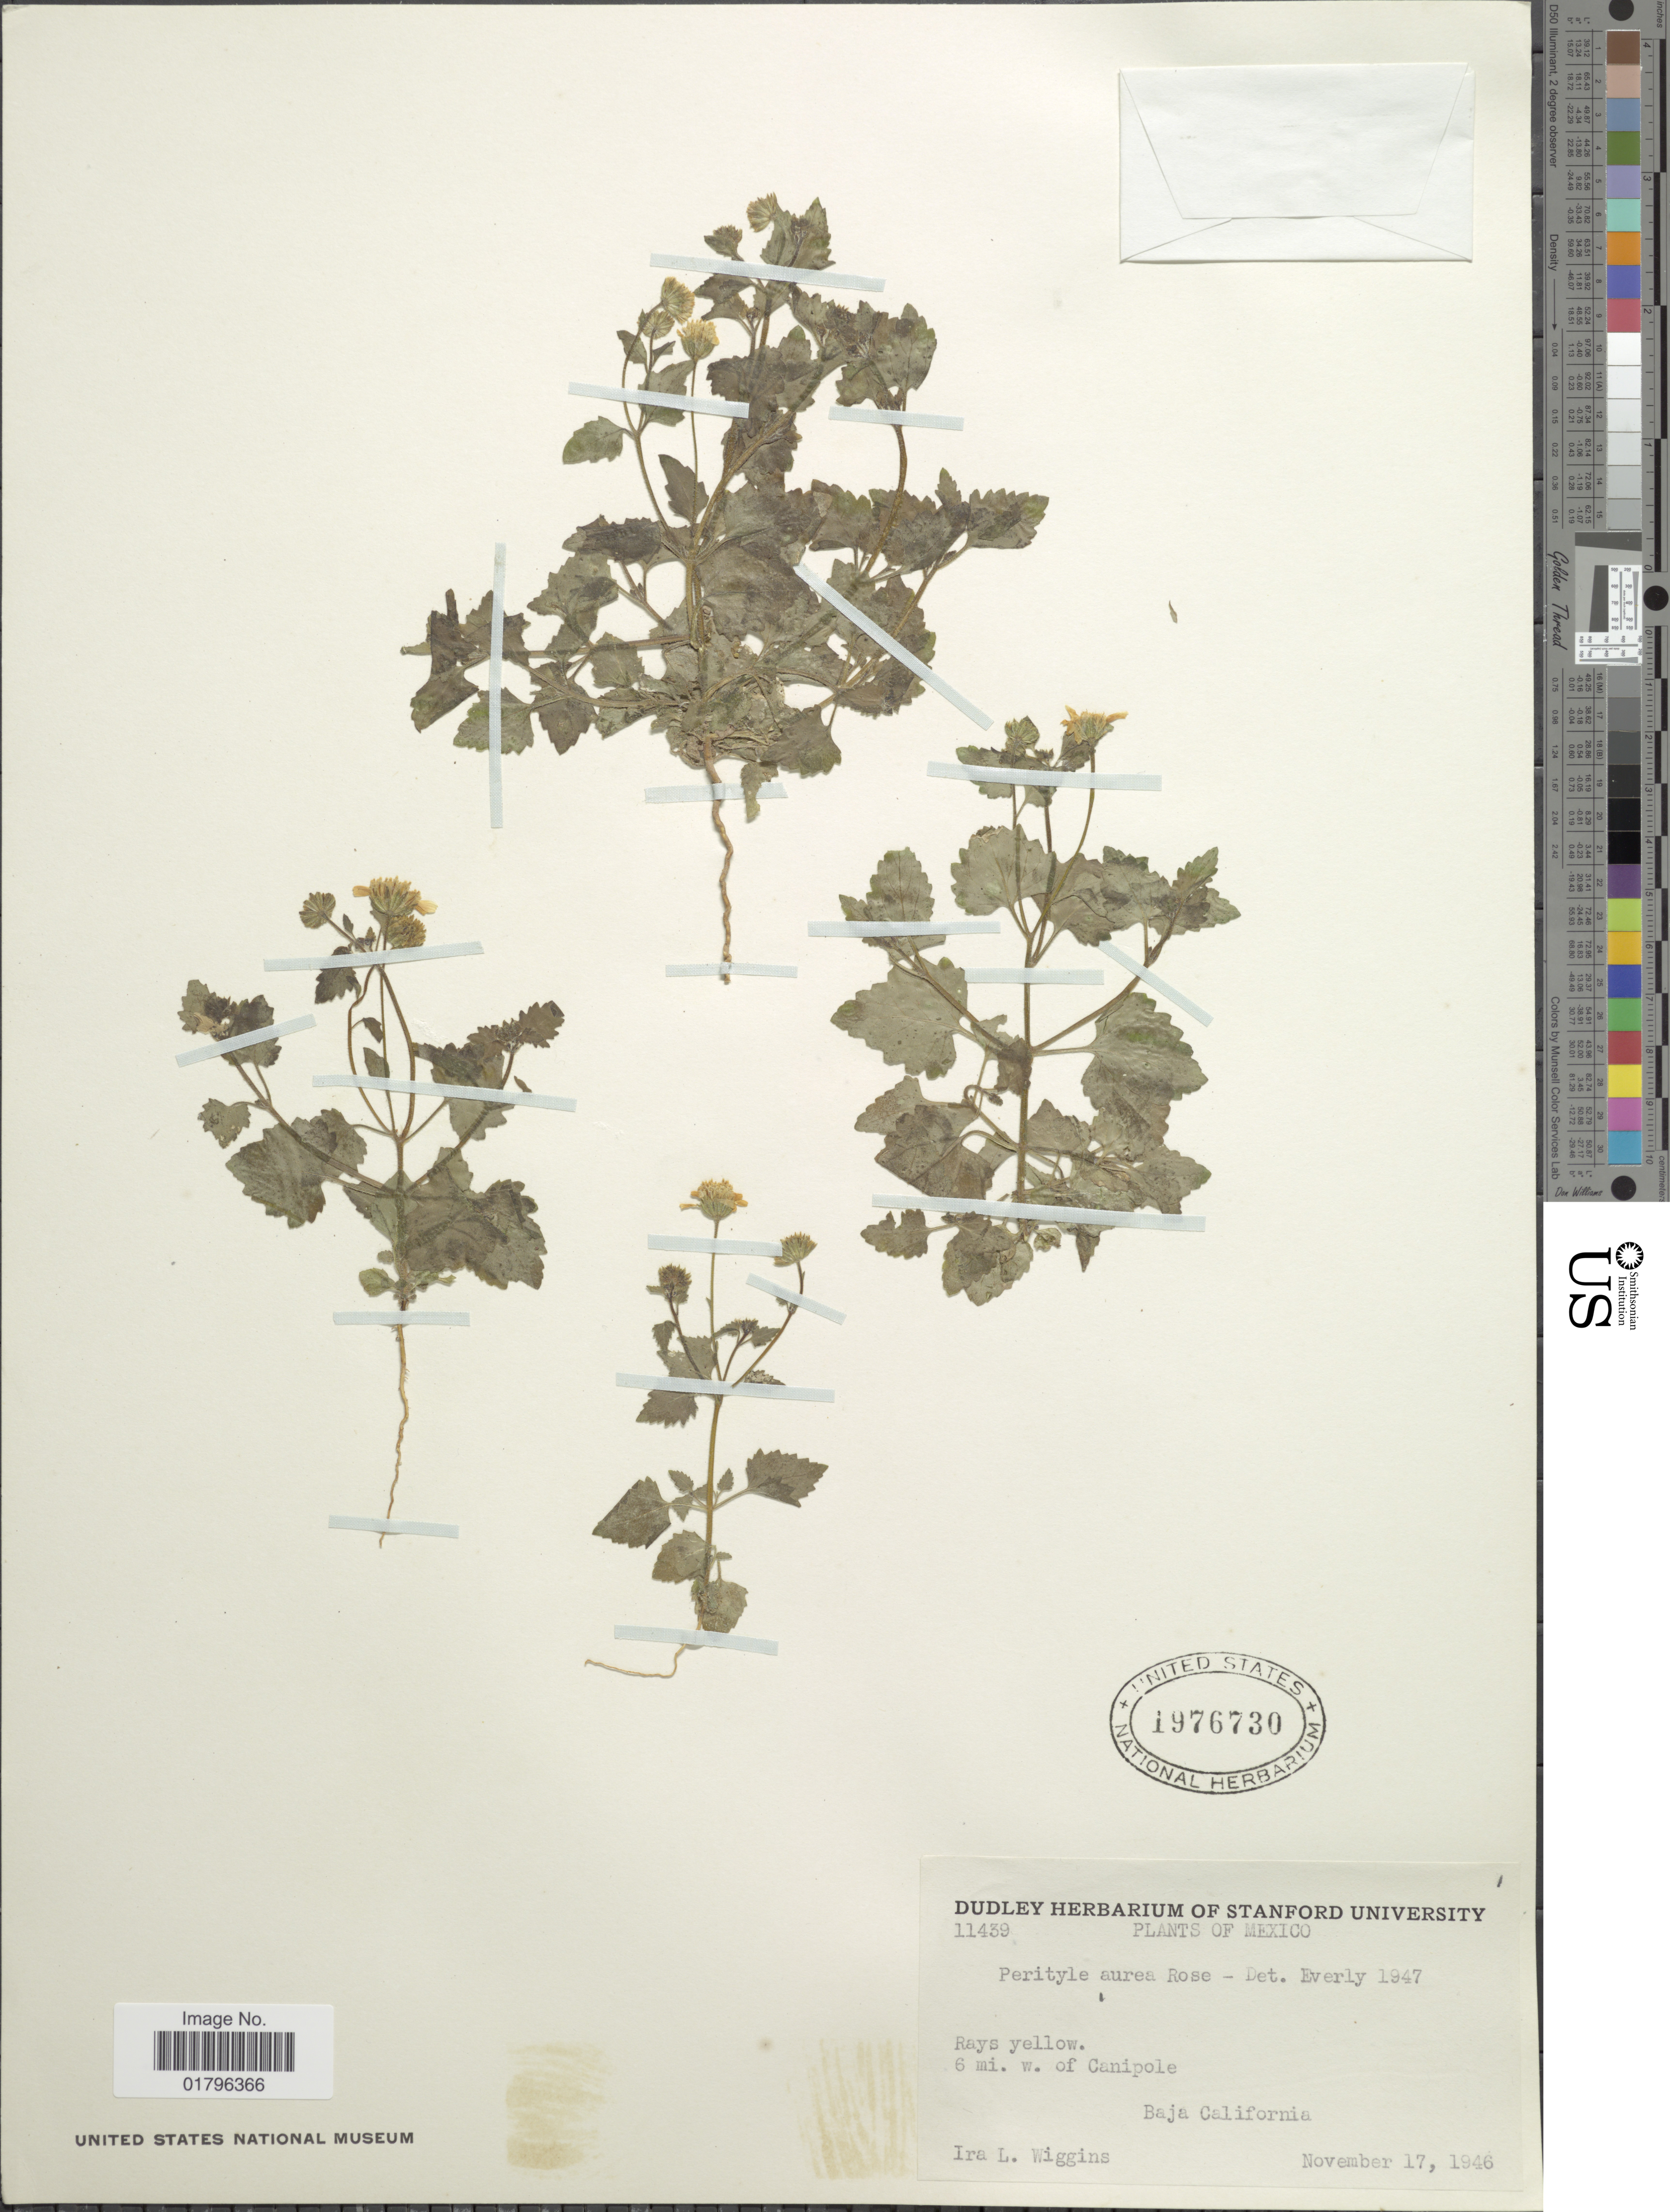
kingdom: Plantae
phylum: Tracheophyta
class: Magnoliopsida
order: Asterales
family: Asteraceae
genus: Perityle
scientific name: Perityle californica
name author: Benth.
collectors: I. L. Wiggins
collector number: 11439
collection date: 1946-11-17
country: Mexico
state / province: Baja California Sur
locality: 6 mi w. of Canipole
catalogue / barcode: US 1976730